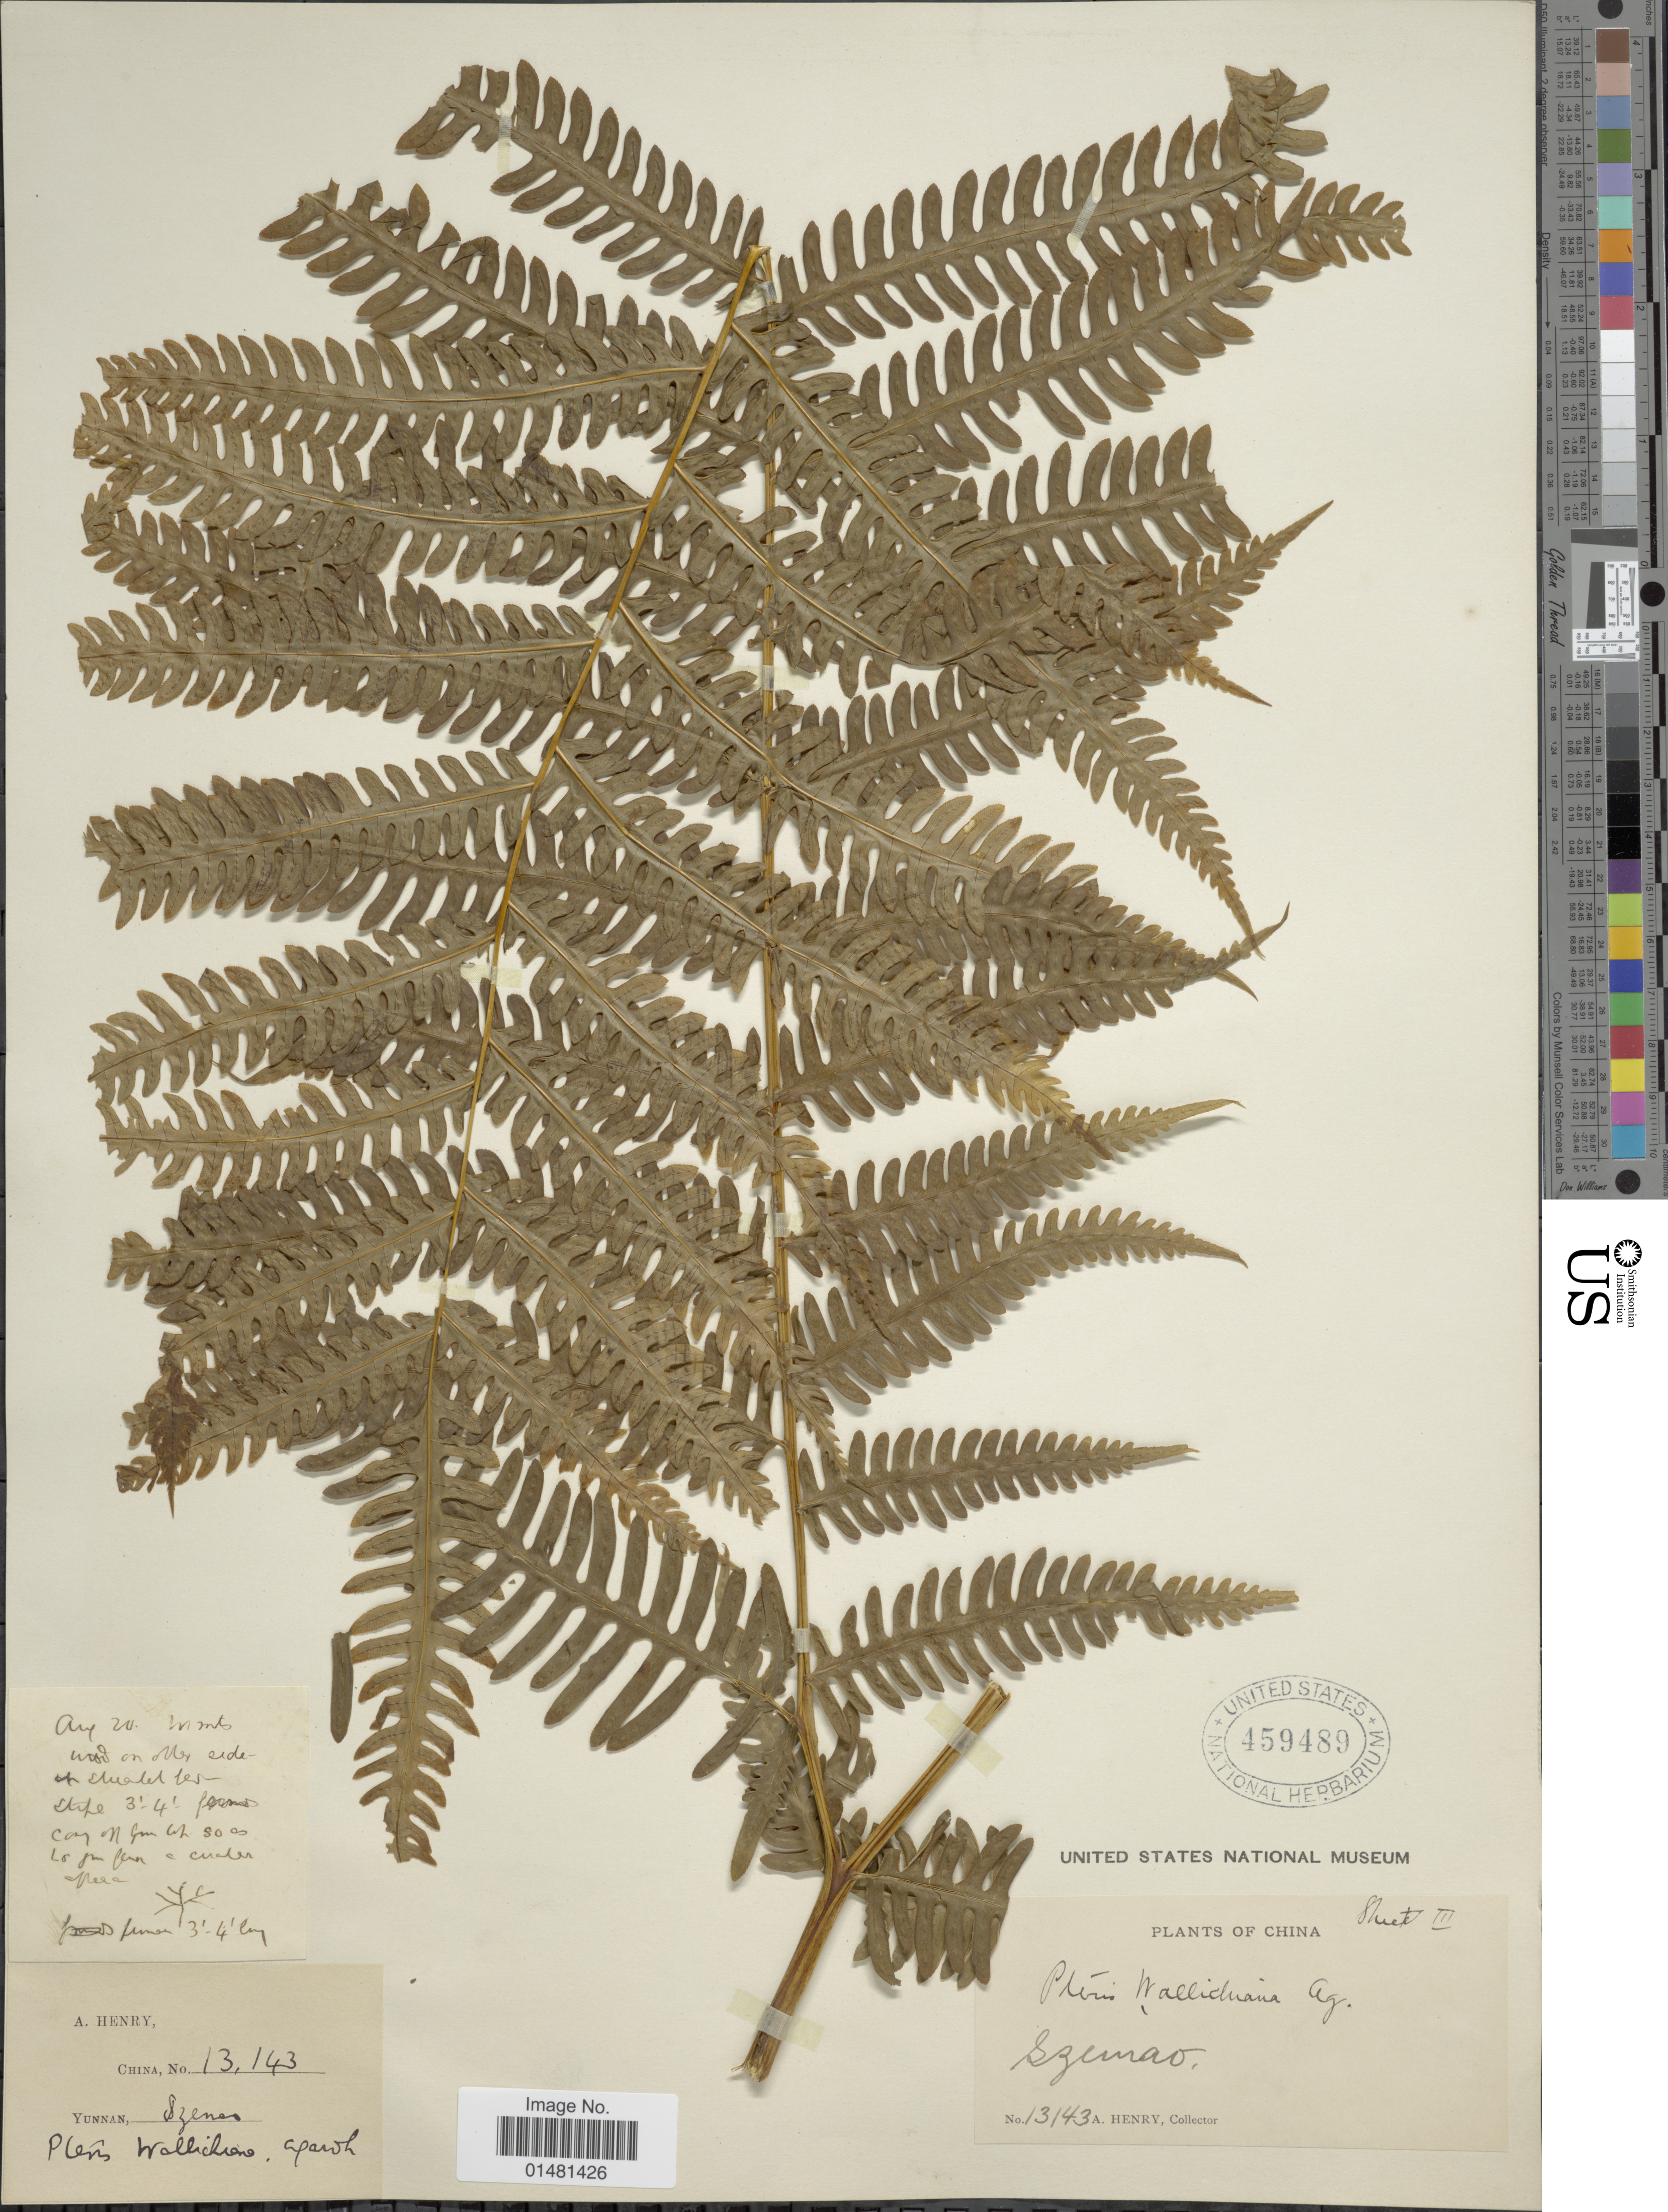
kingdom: Plantae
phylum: Tracheophyta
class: Polypodiopsida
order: Polypodiales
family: Pteridaceae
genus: Pteris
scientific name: Pteris wallichiana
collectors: A. Henry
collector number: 13143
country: China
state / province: Yunnan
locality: Szemao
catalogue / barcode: US 459489